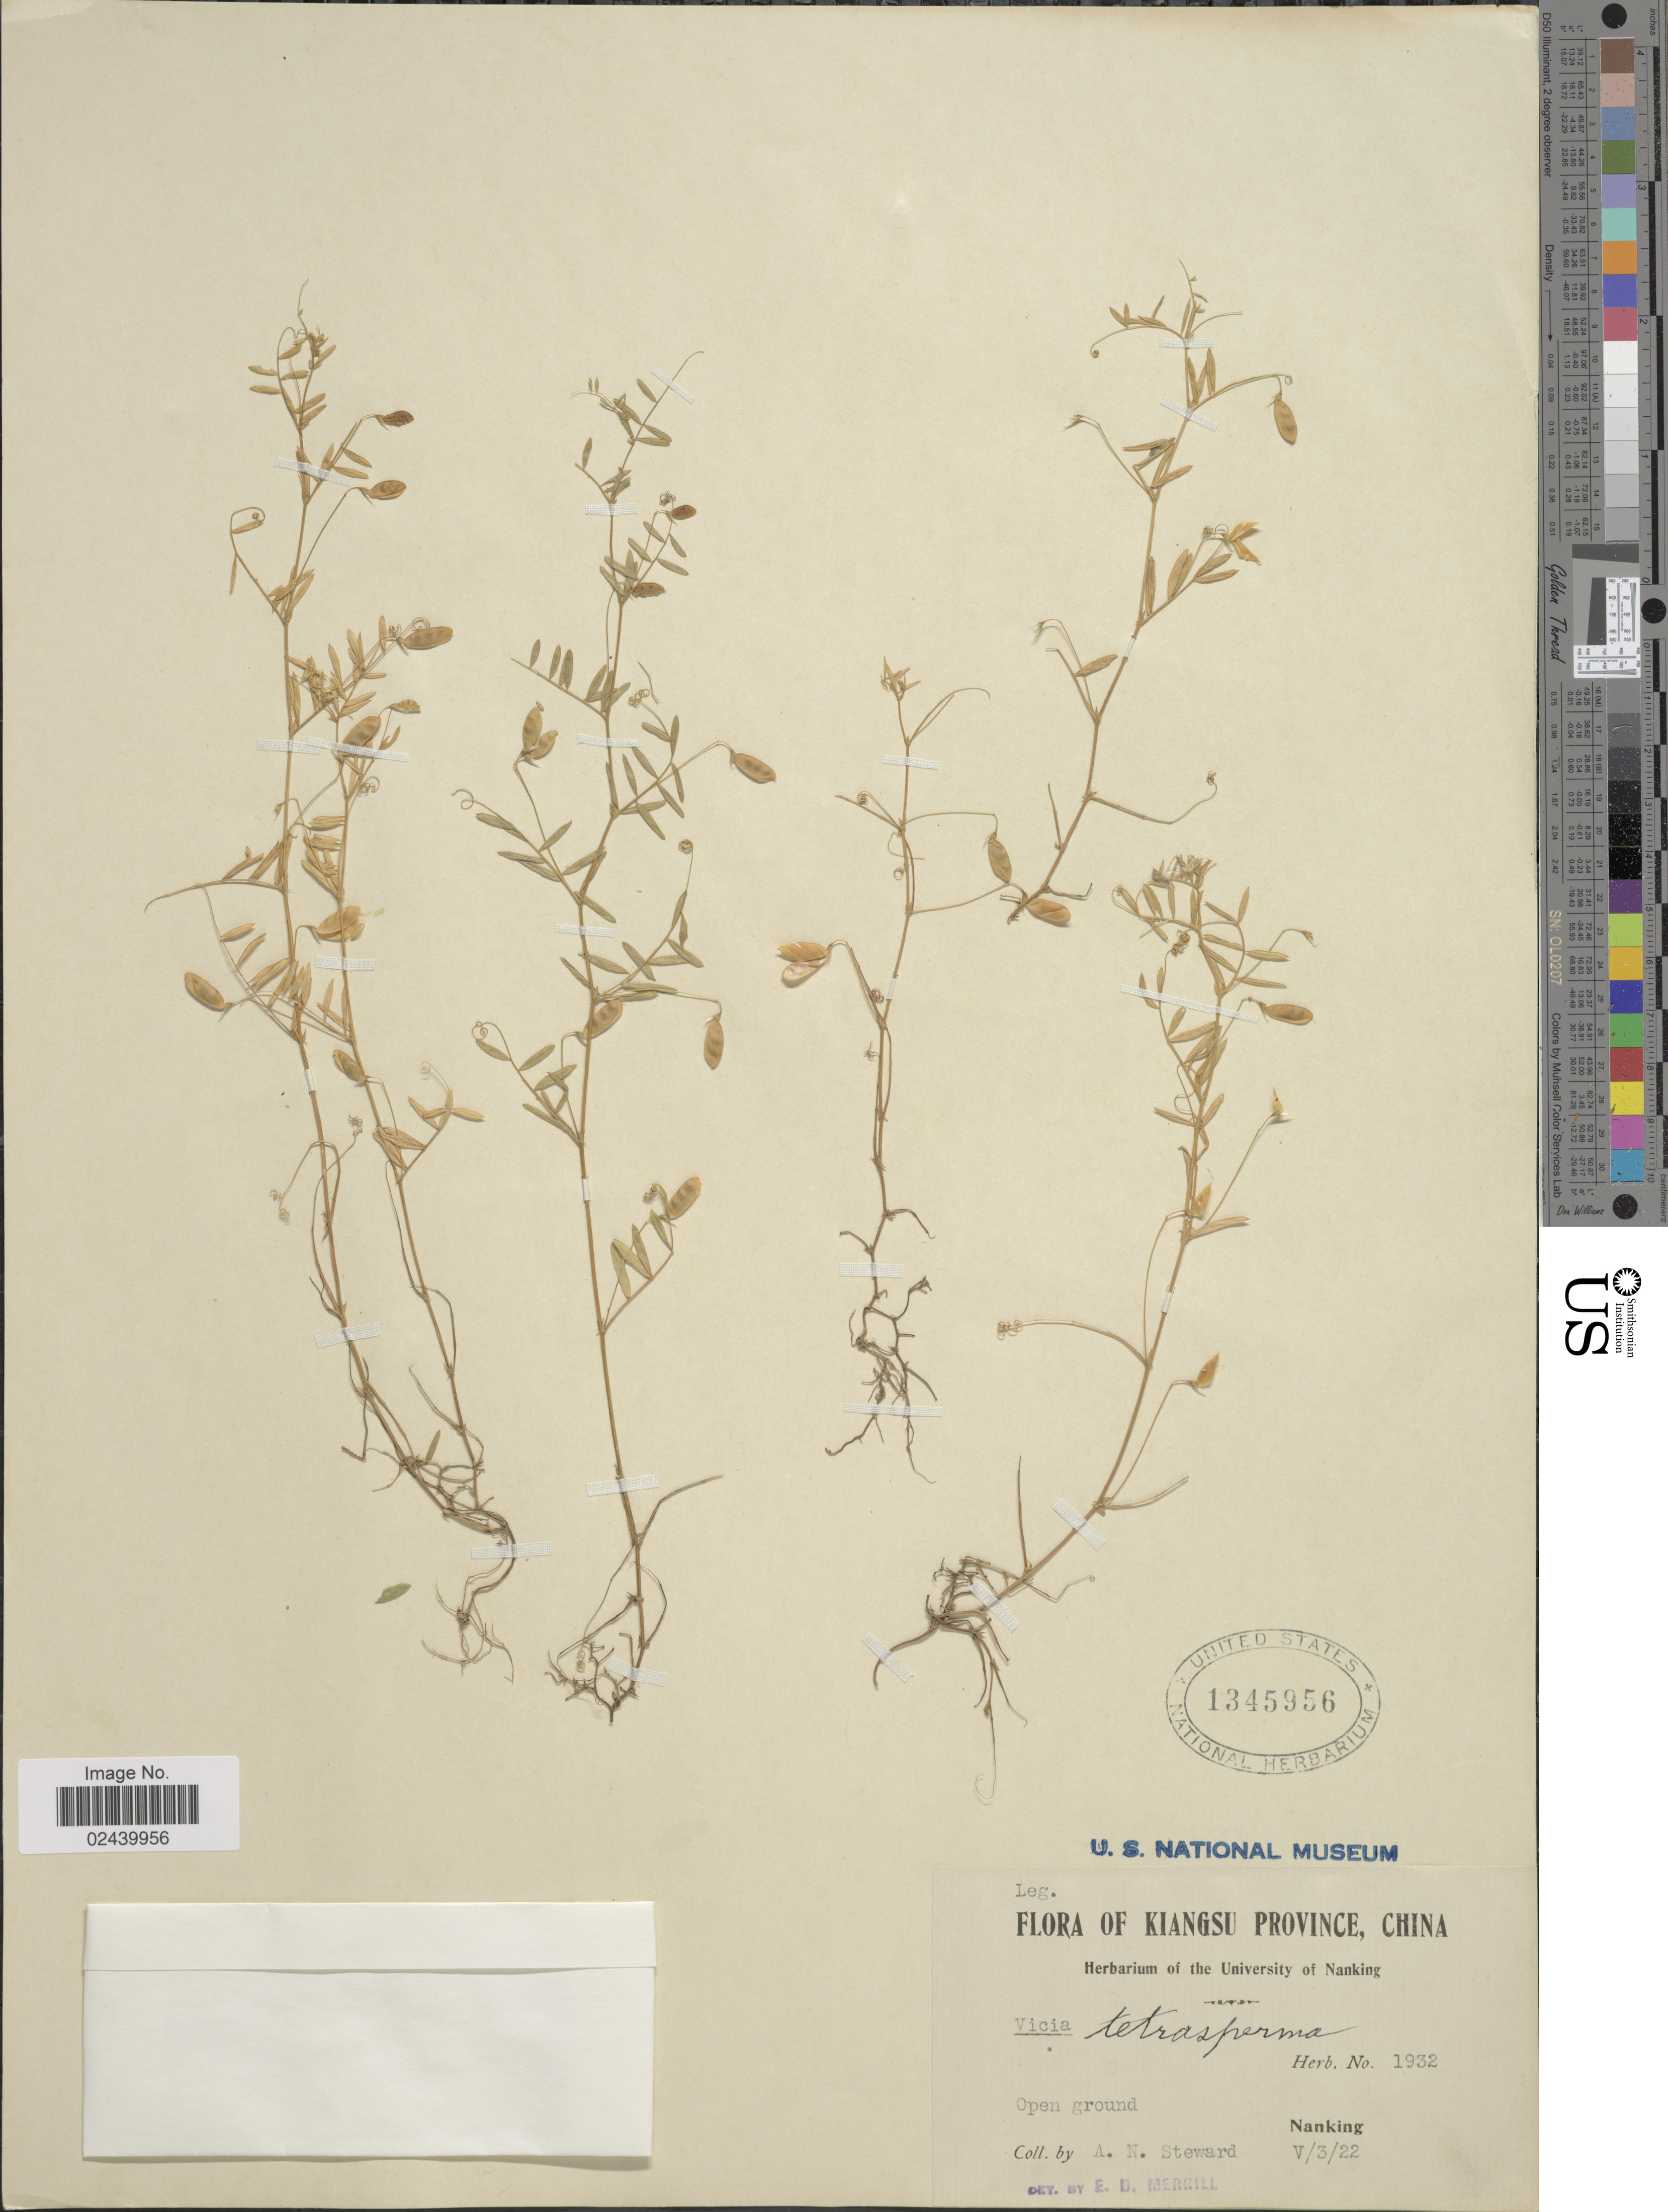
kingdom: Plantae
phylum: Tracheophyta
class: Magnoliopsida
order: Fabales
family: Fabaceae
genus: Vicia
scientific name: Vicia tetrasperma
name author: (L.) Schreb.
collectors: A. N. Steward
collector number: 1932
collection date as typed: Transcribed d/m/y: 3/5/22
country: China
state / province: Jiangsu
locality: Kiangsu Province, Open ground, Nanking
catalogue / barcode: US 1345956